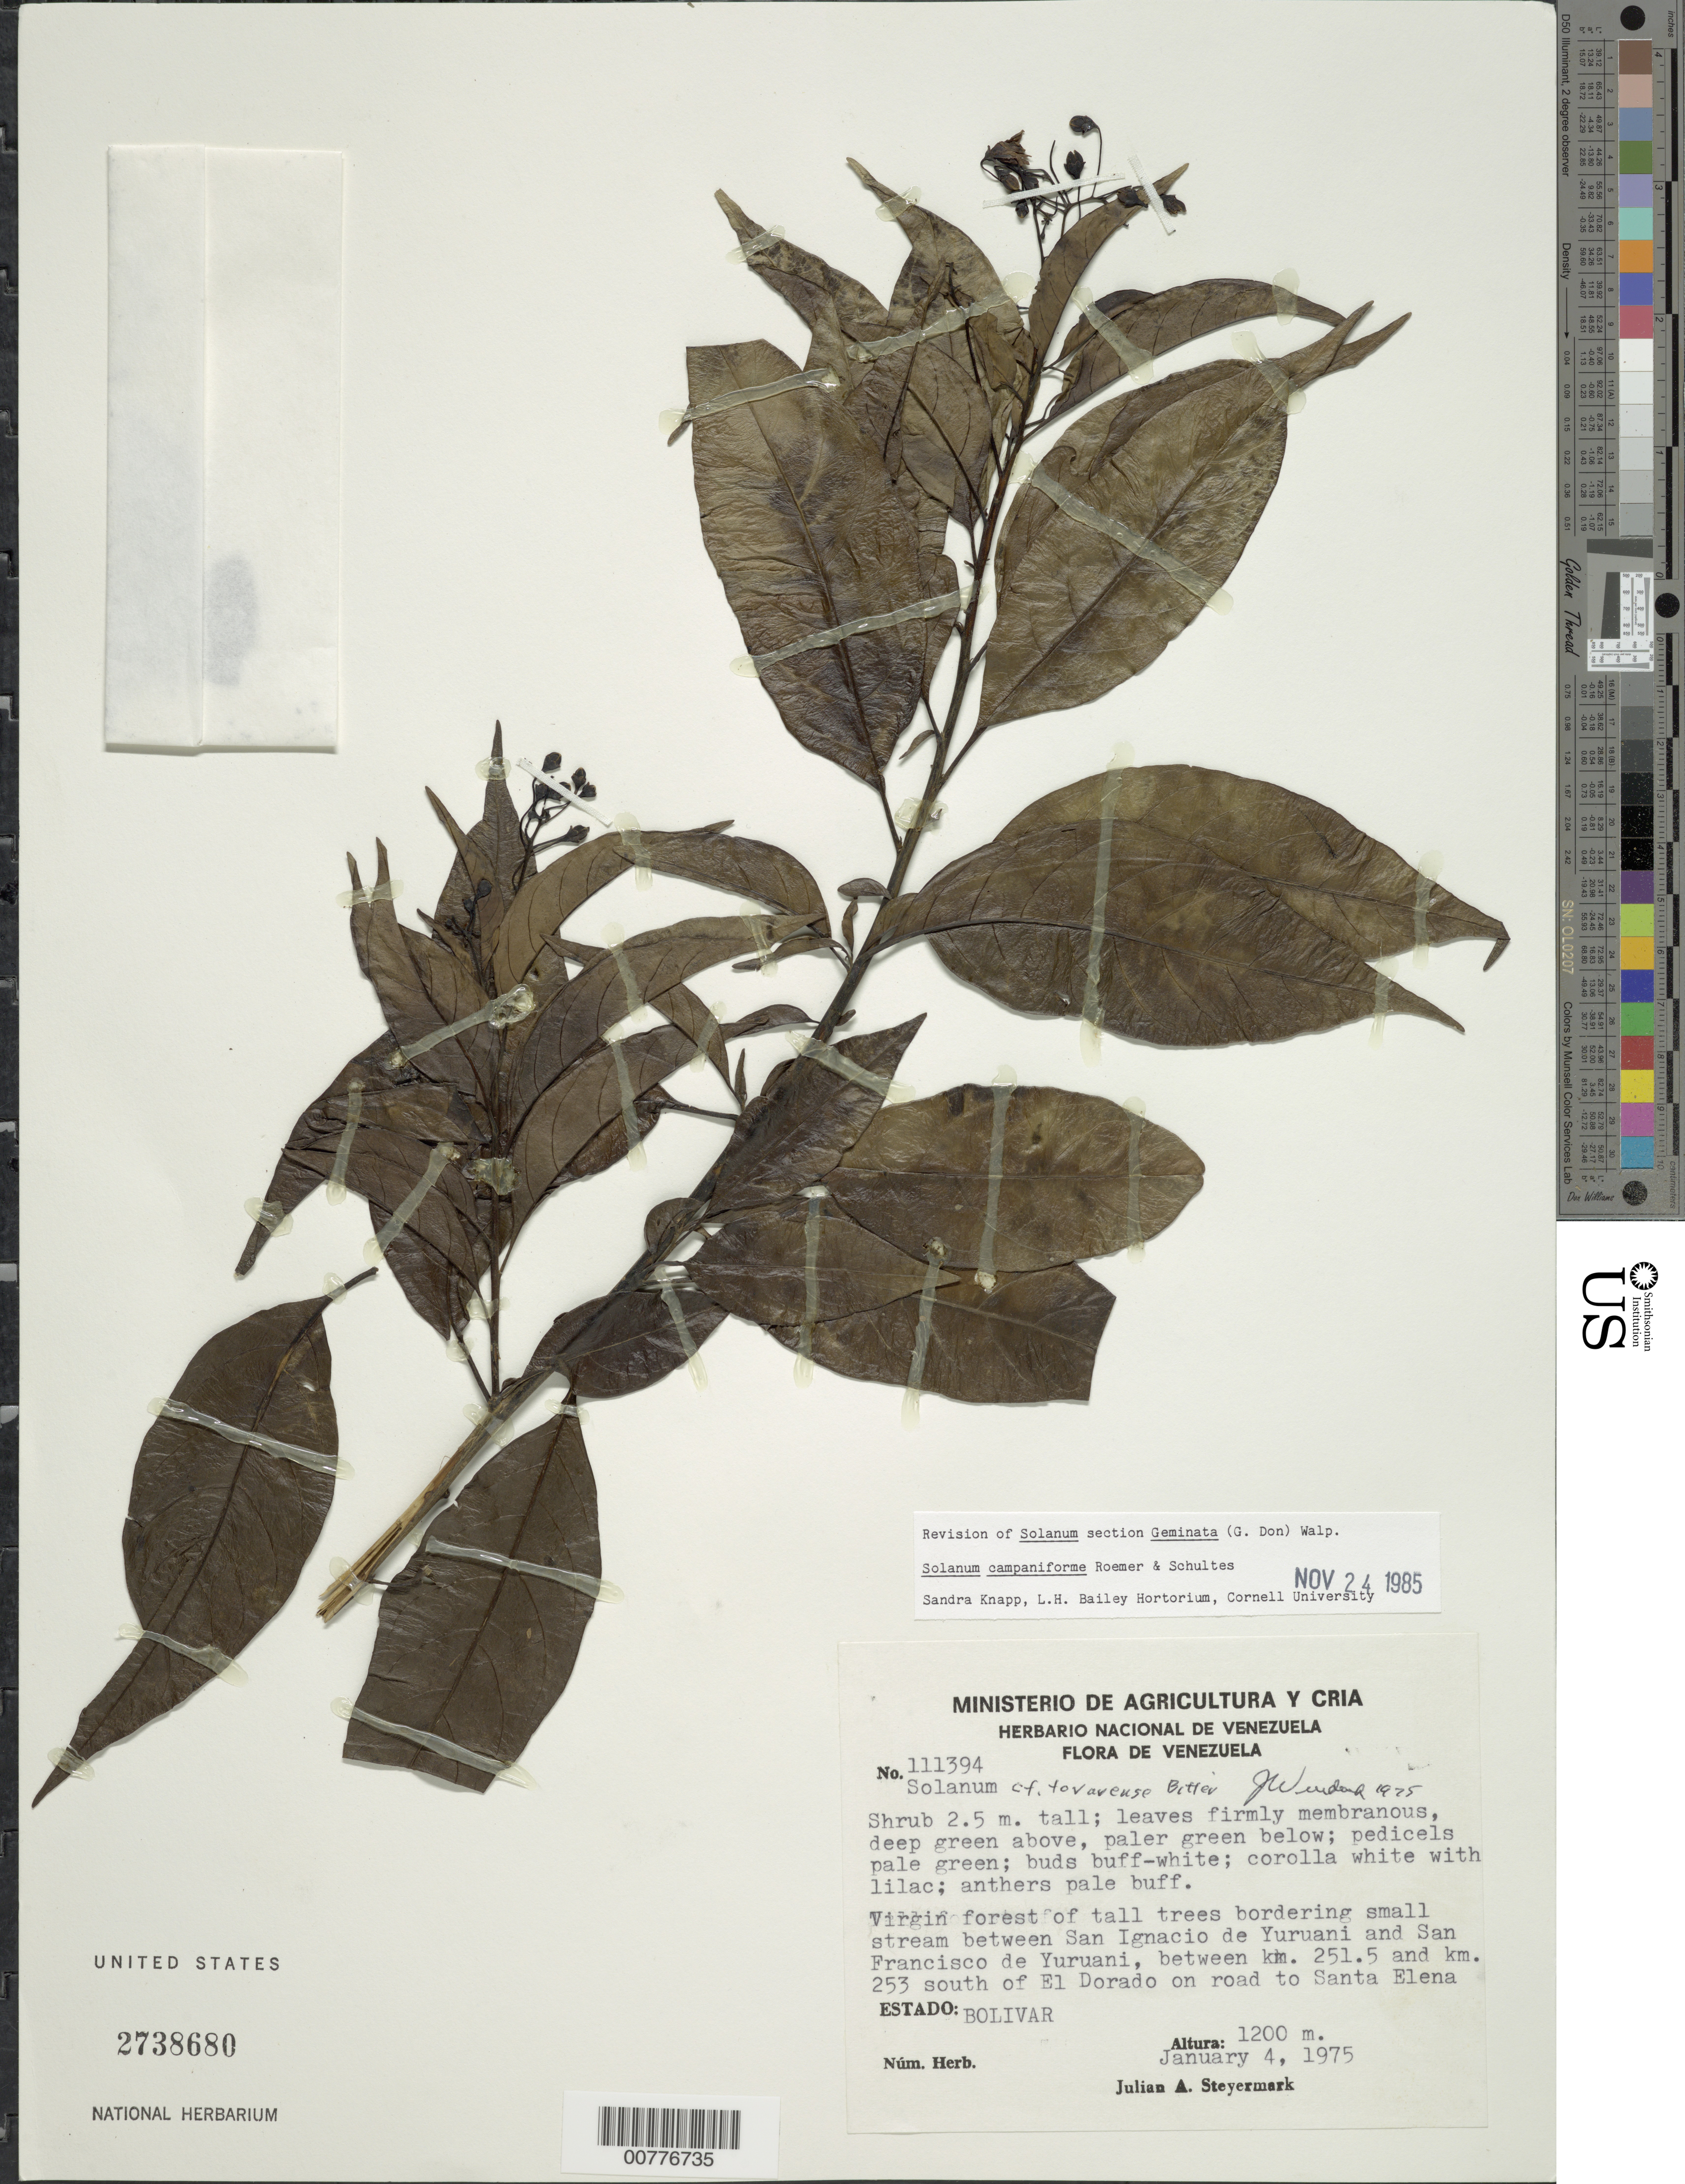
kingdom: Plantae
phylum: Tracheophyta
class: Magnoliopsida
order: Solanales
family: Solanaceae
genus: Solanum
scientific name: Solanum campaniforme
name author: Roem. & Schult.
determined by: Knapp, S. D.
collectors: J. Steyermark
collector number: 111394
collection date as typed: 1 Jan 1975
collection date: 1975-01-01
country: Venezuela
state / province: Bolívar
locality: San Ignacio de Yuruani to San Francisco de Yuruani, km 251.5-253, S of El Dorado on road to Santa Elena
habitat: virgin forest of trees, bordering small stream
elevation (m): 1200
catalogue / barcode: US 2738680